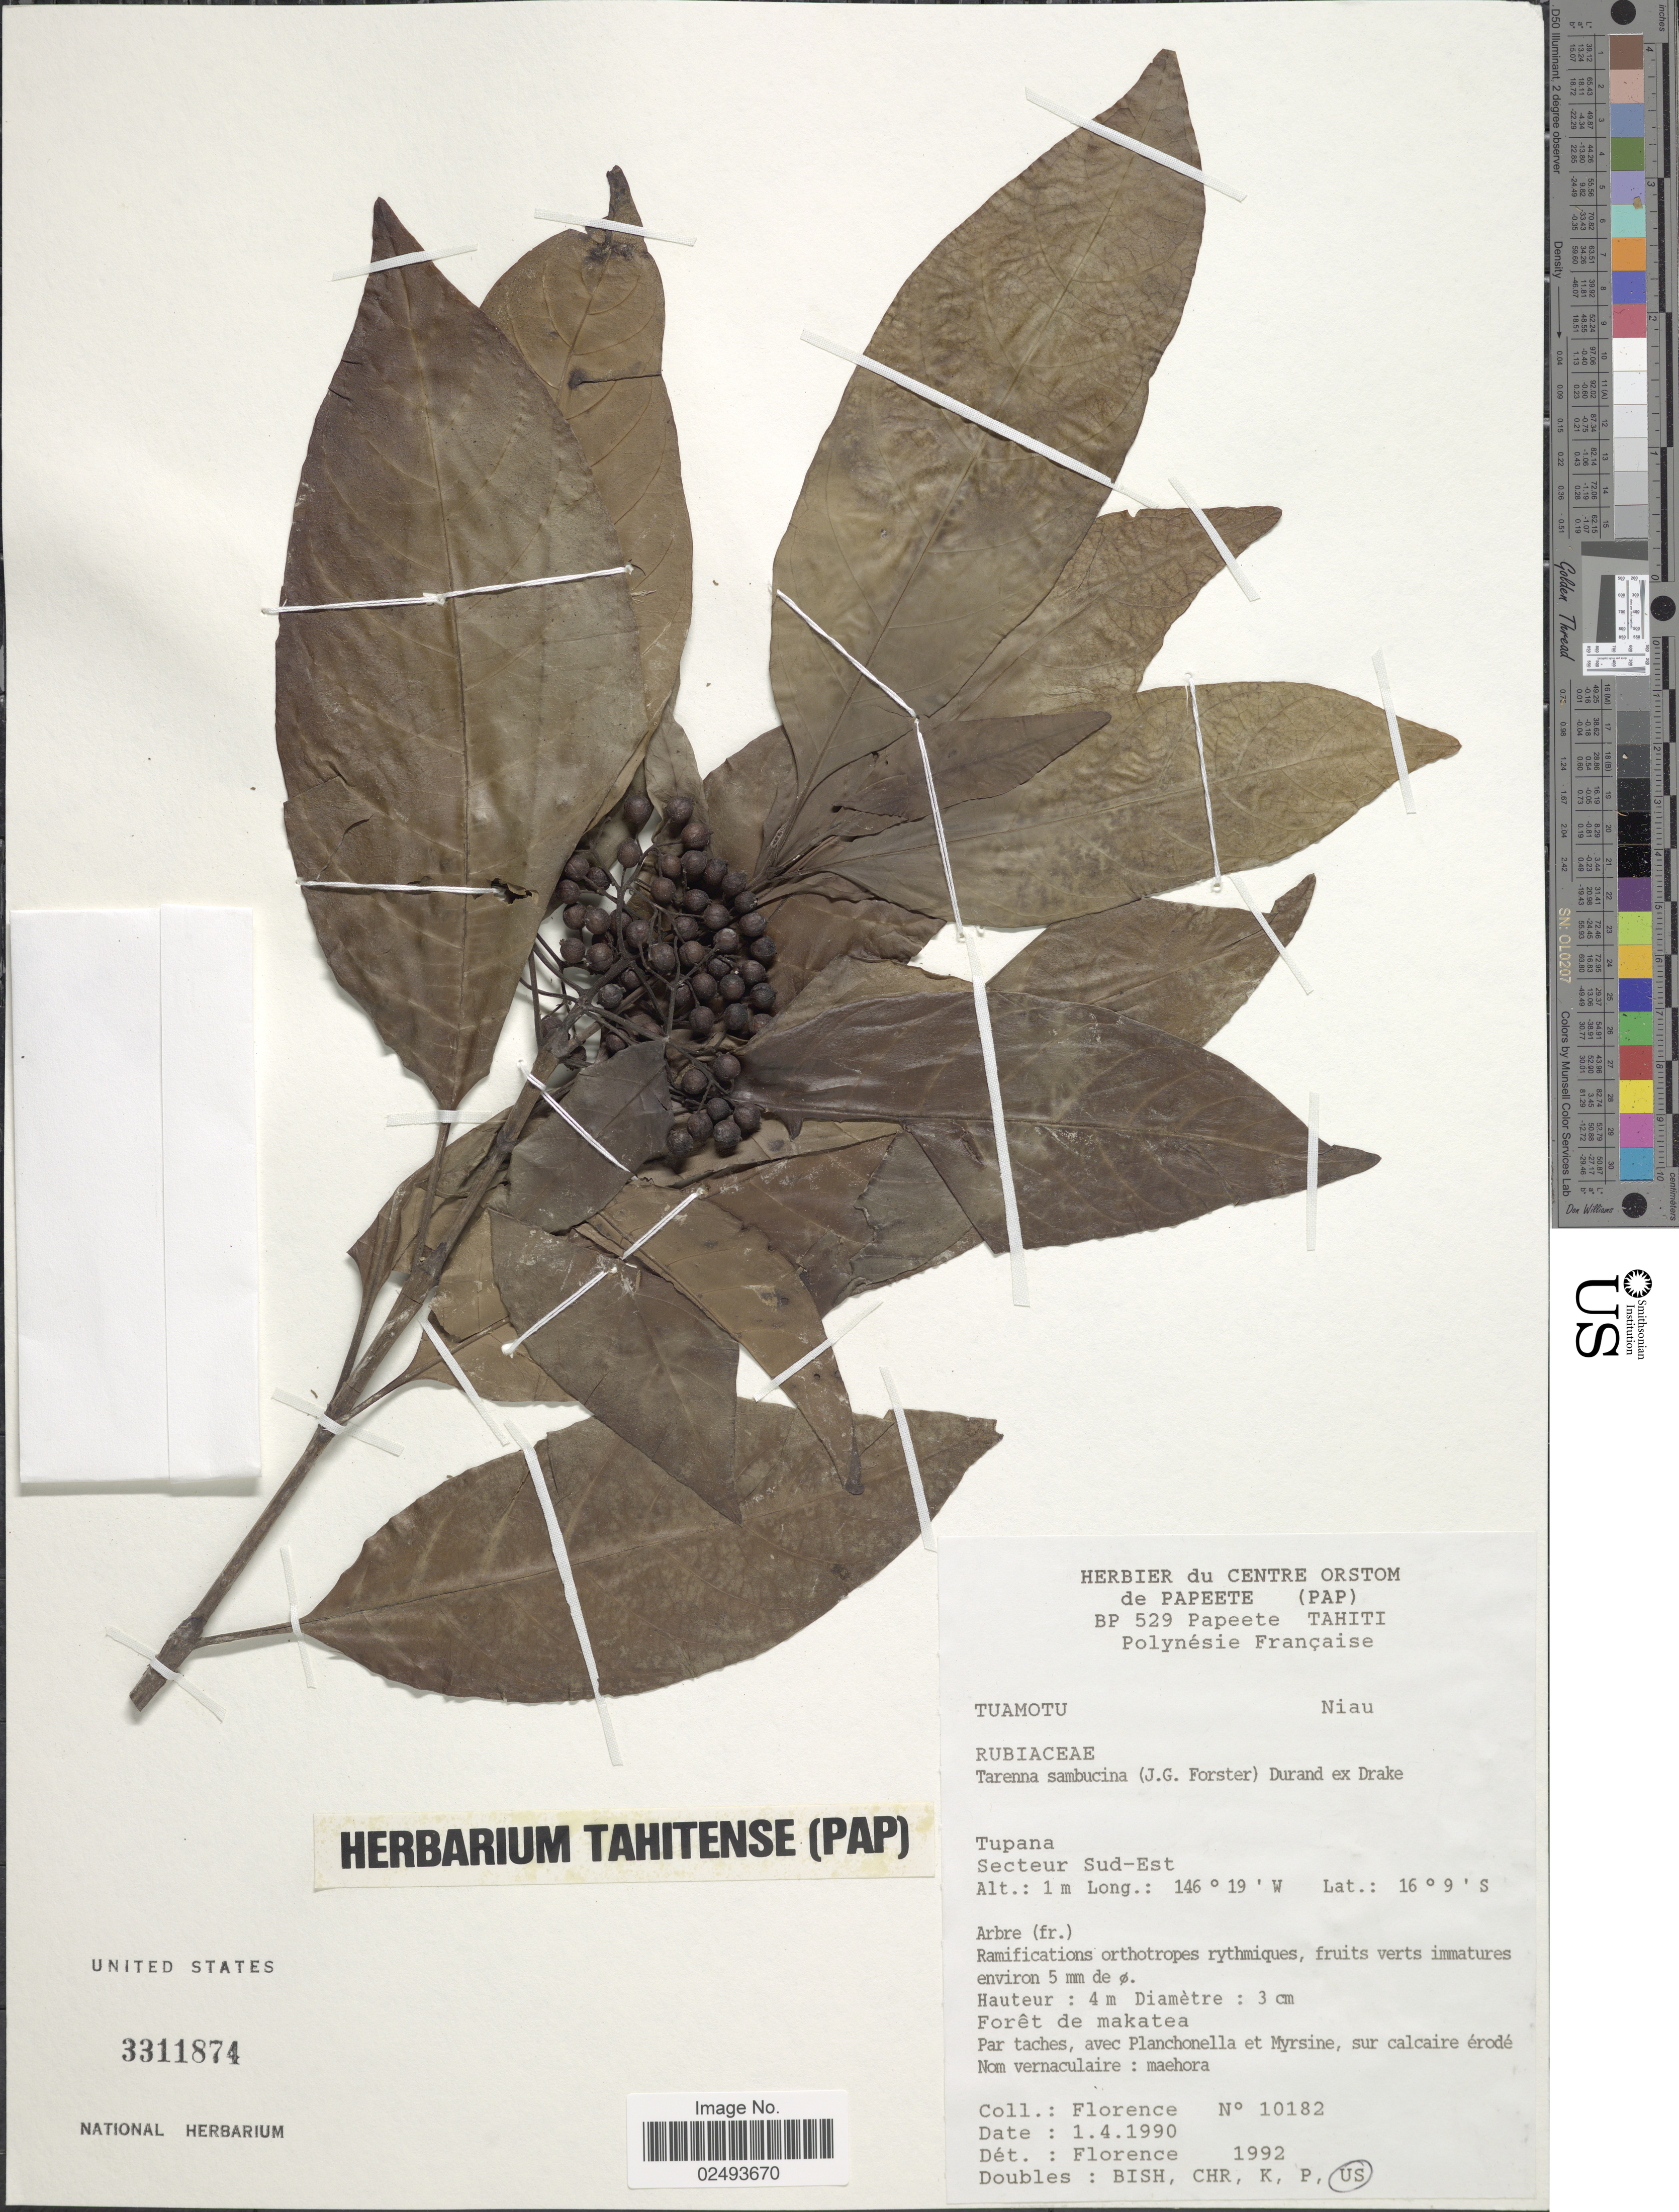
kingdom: Plantae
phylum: Tracheophyta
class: Magnoliopsida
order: Gentianales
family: Rubiaceae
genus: Tarenna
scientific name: Tarenna sambucina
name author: (G. Forst.) Drake ex Durand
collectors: -. Florence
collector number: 10182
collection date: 1990-04-01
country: French Polynesia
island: Niau Atoll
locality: Tupana, Secteur Sd-Est, Tuamotu, Niau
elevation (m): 1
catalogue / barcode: US 3311874